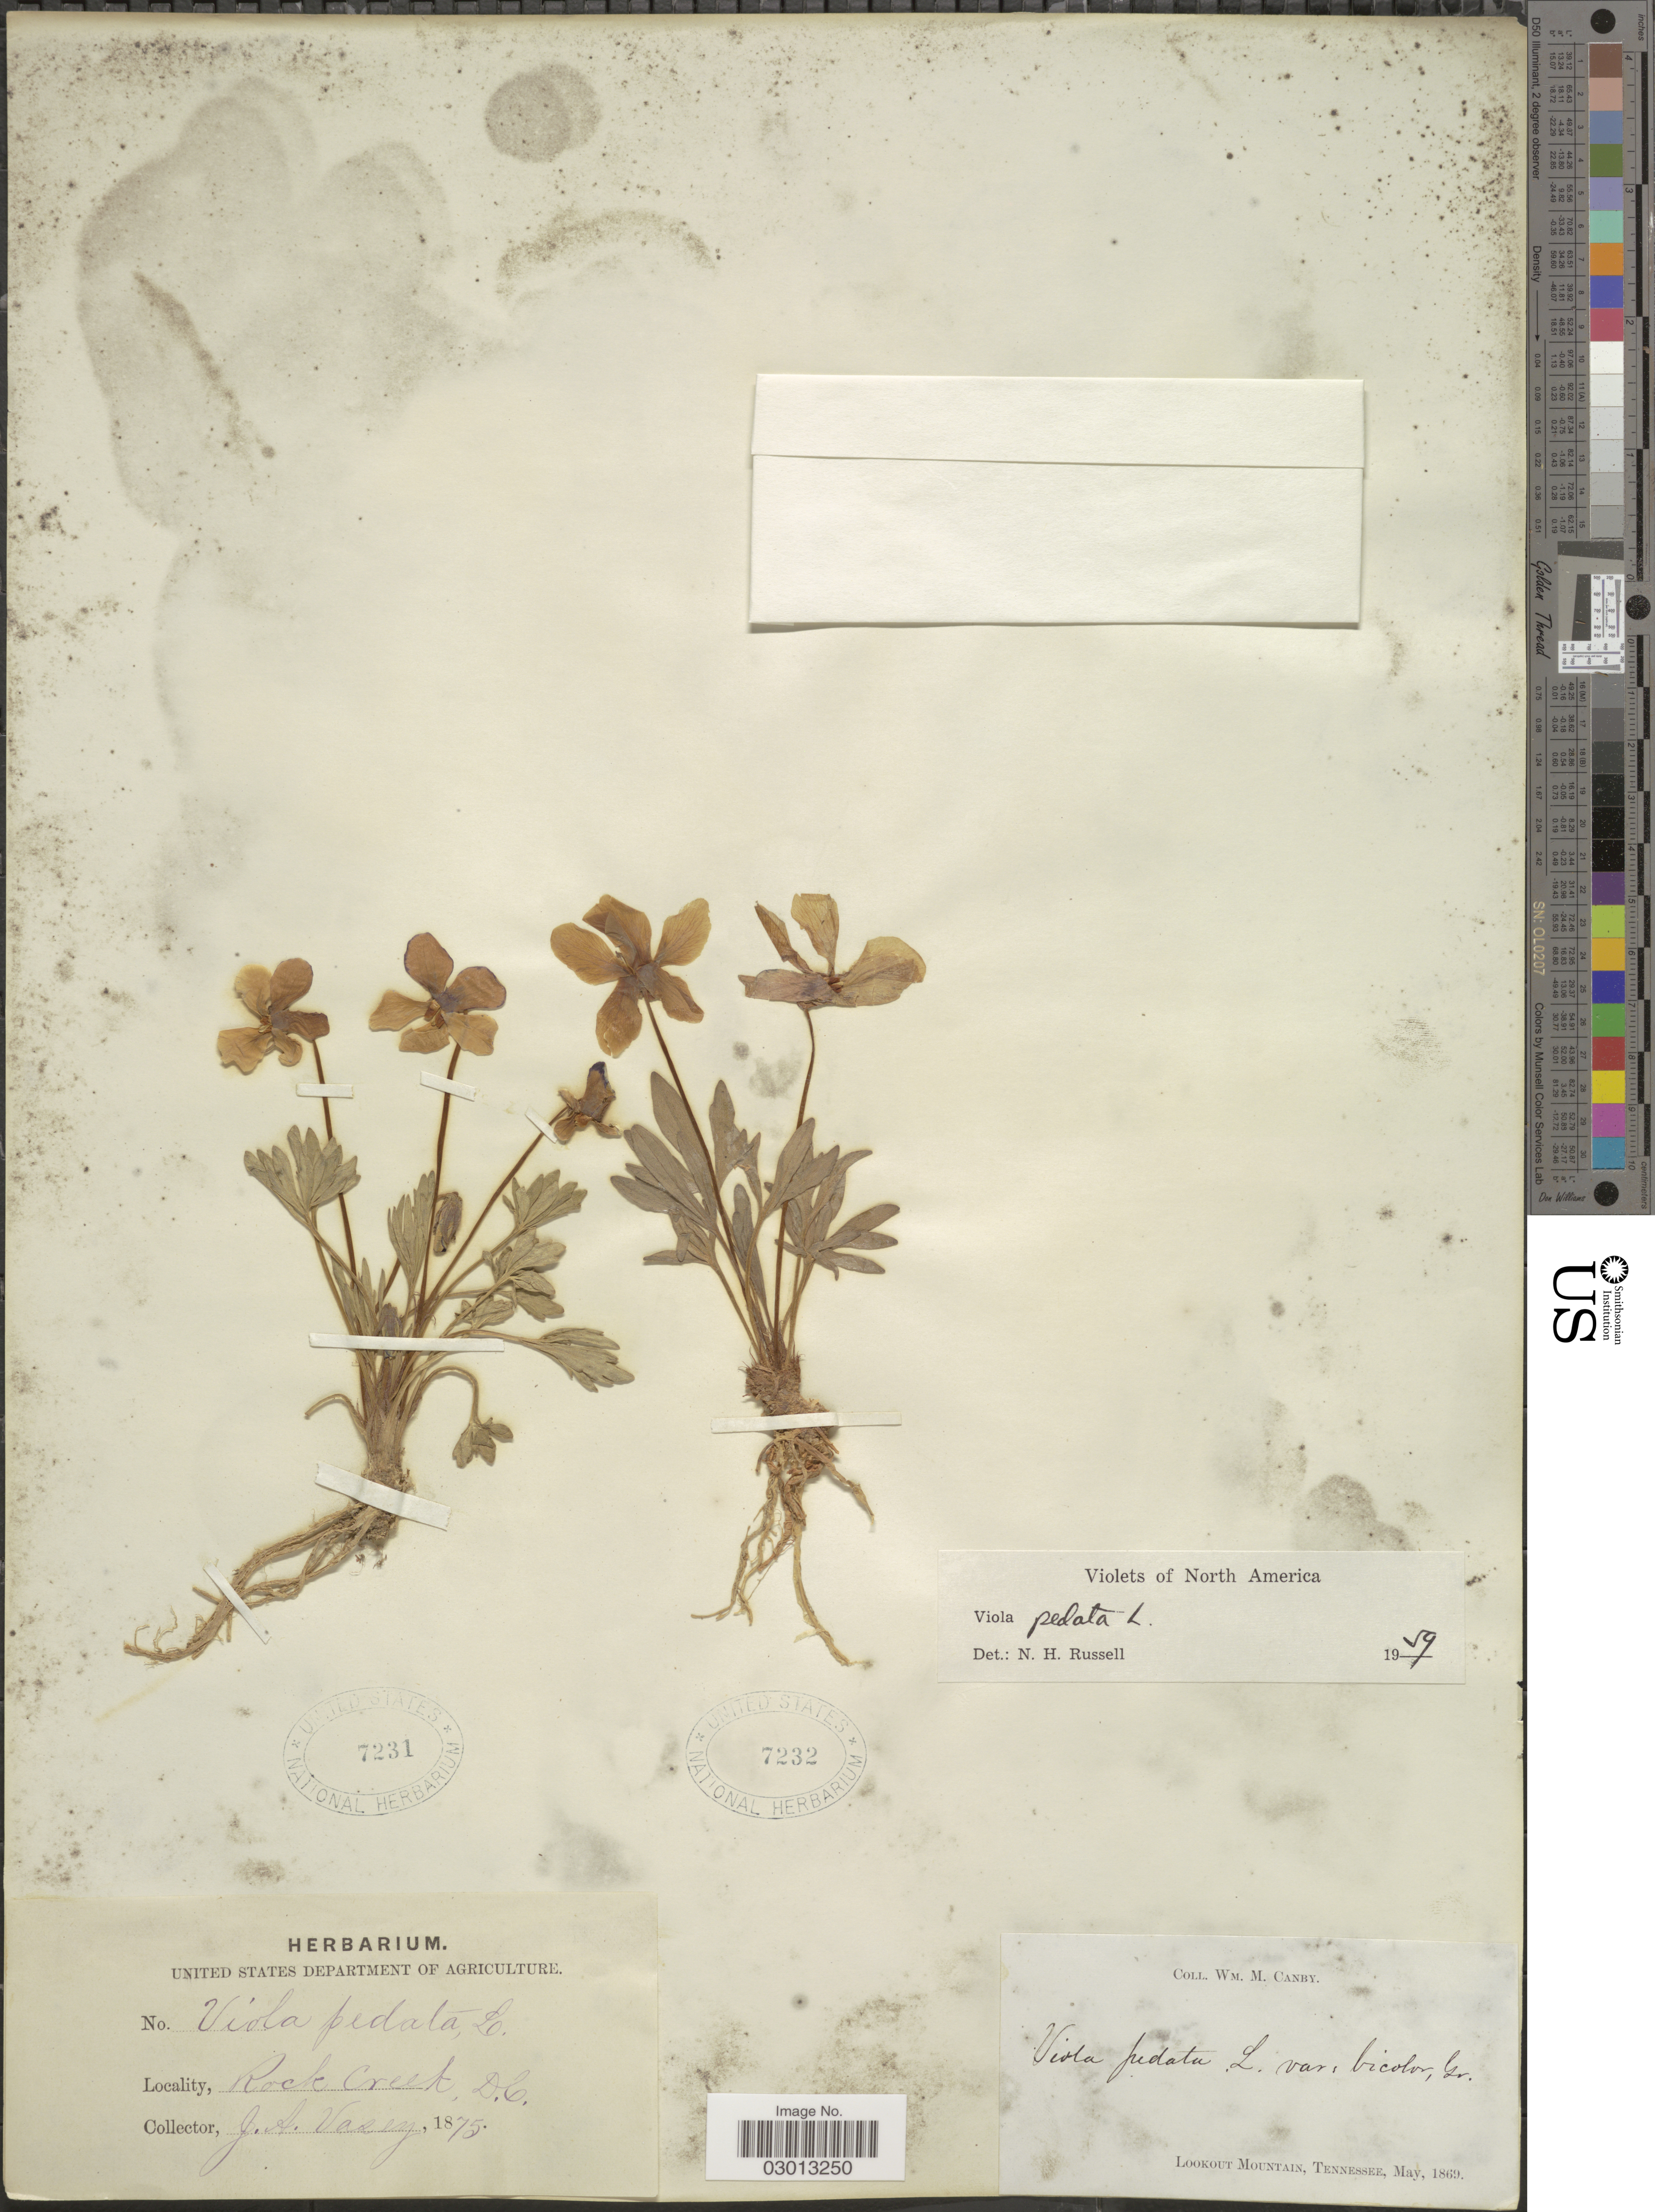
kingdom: Plantae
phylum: Tracheophyta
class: Magnoliopsida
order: Malpighiales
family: Violaceae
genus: Viola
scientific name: Viola pedata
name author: L.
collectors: J. A. Vasey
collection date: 1875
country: United States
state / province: District of Columbia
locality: Rock Creek.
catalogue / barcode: US 7231